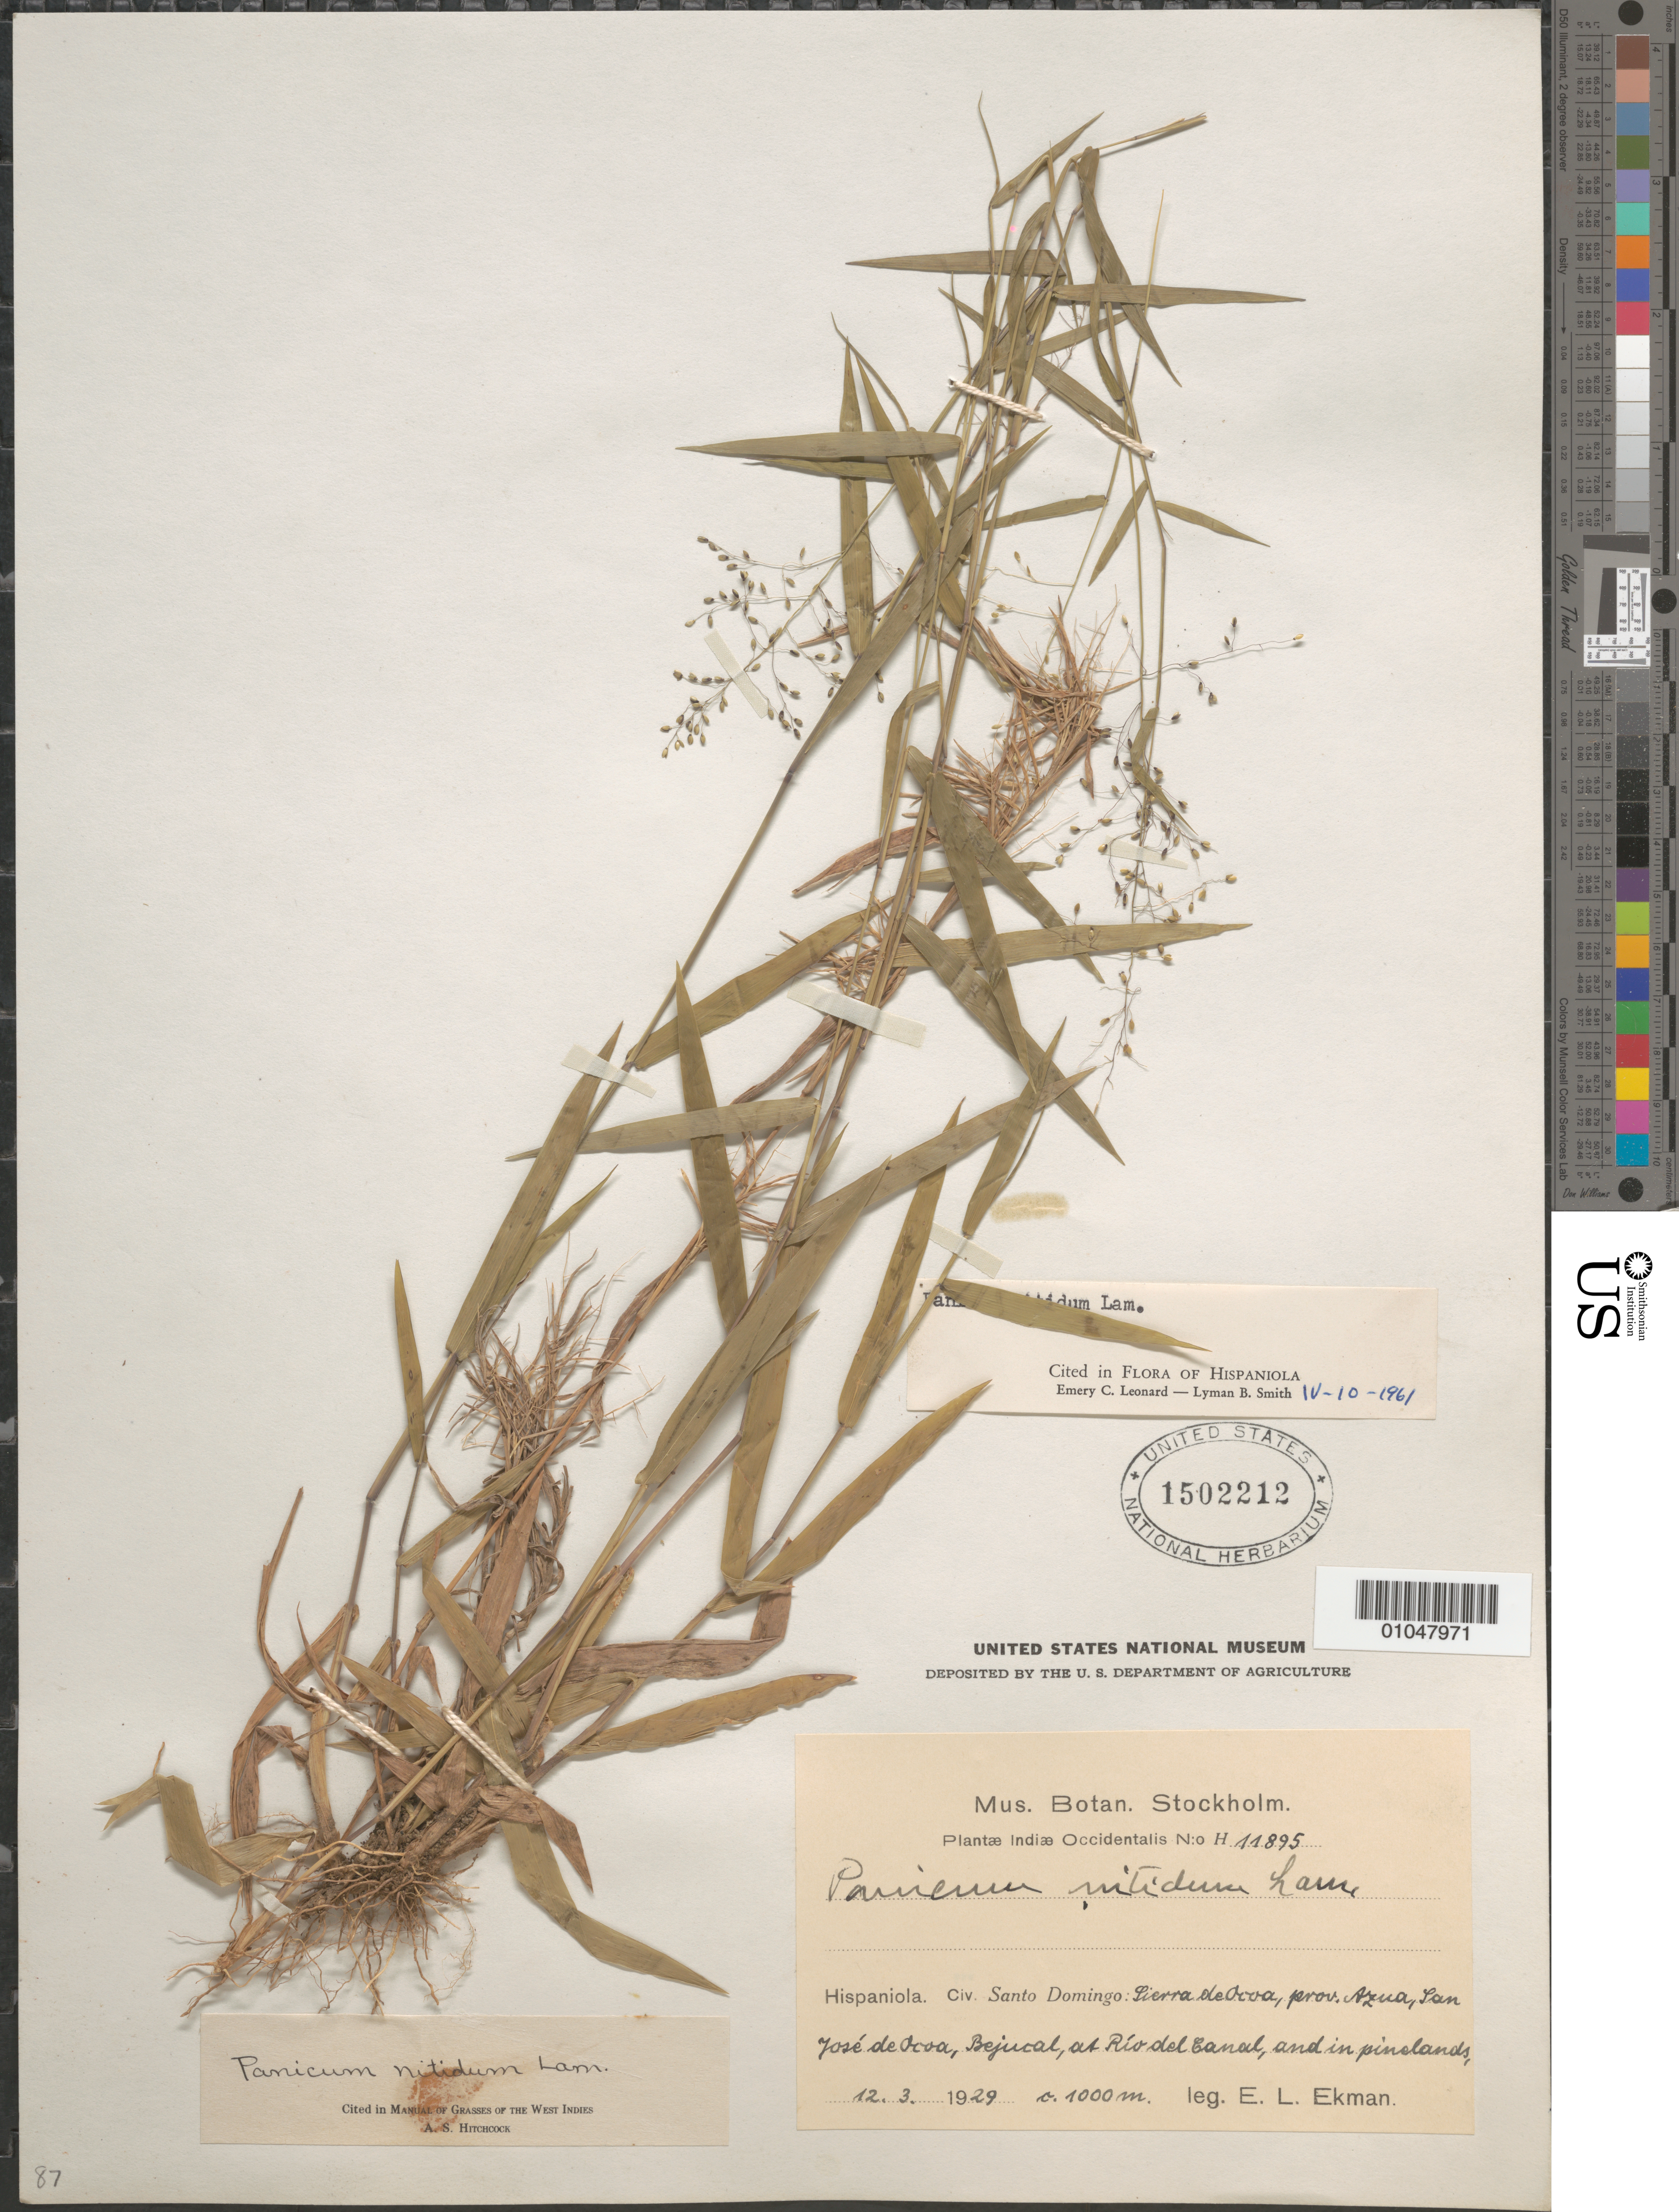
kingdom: Plantae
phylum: Tracheophyta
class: Liliopsida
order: Poales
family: Poaceae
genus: Panicum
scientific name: Panicum nitidum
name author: Lam.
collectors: E. L. Ekman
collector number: H 11985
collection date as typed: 12 Mar 1929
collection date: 1929-03-12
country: Dominican Republic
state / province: Azua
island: Hispaniola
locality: Sierra de Ocoa, San Jose de Ocoa, Bejucal, at Rio del Canal, and in pinelands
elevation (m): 1000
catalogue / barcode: US 1502212